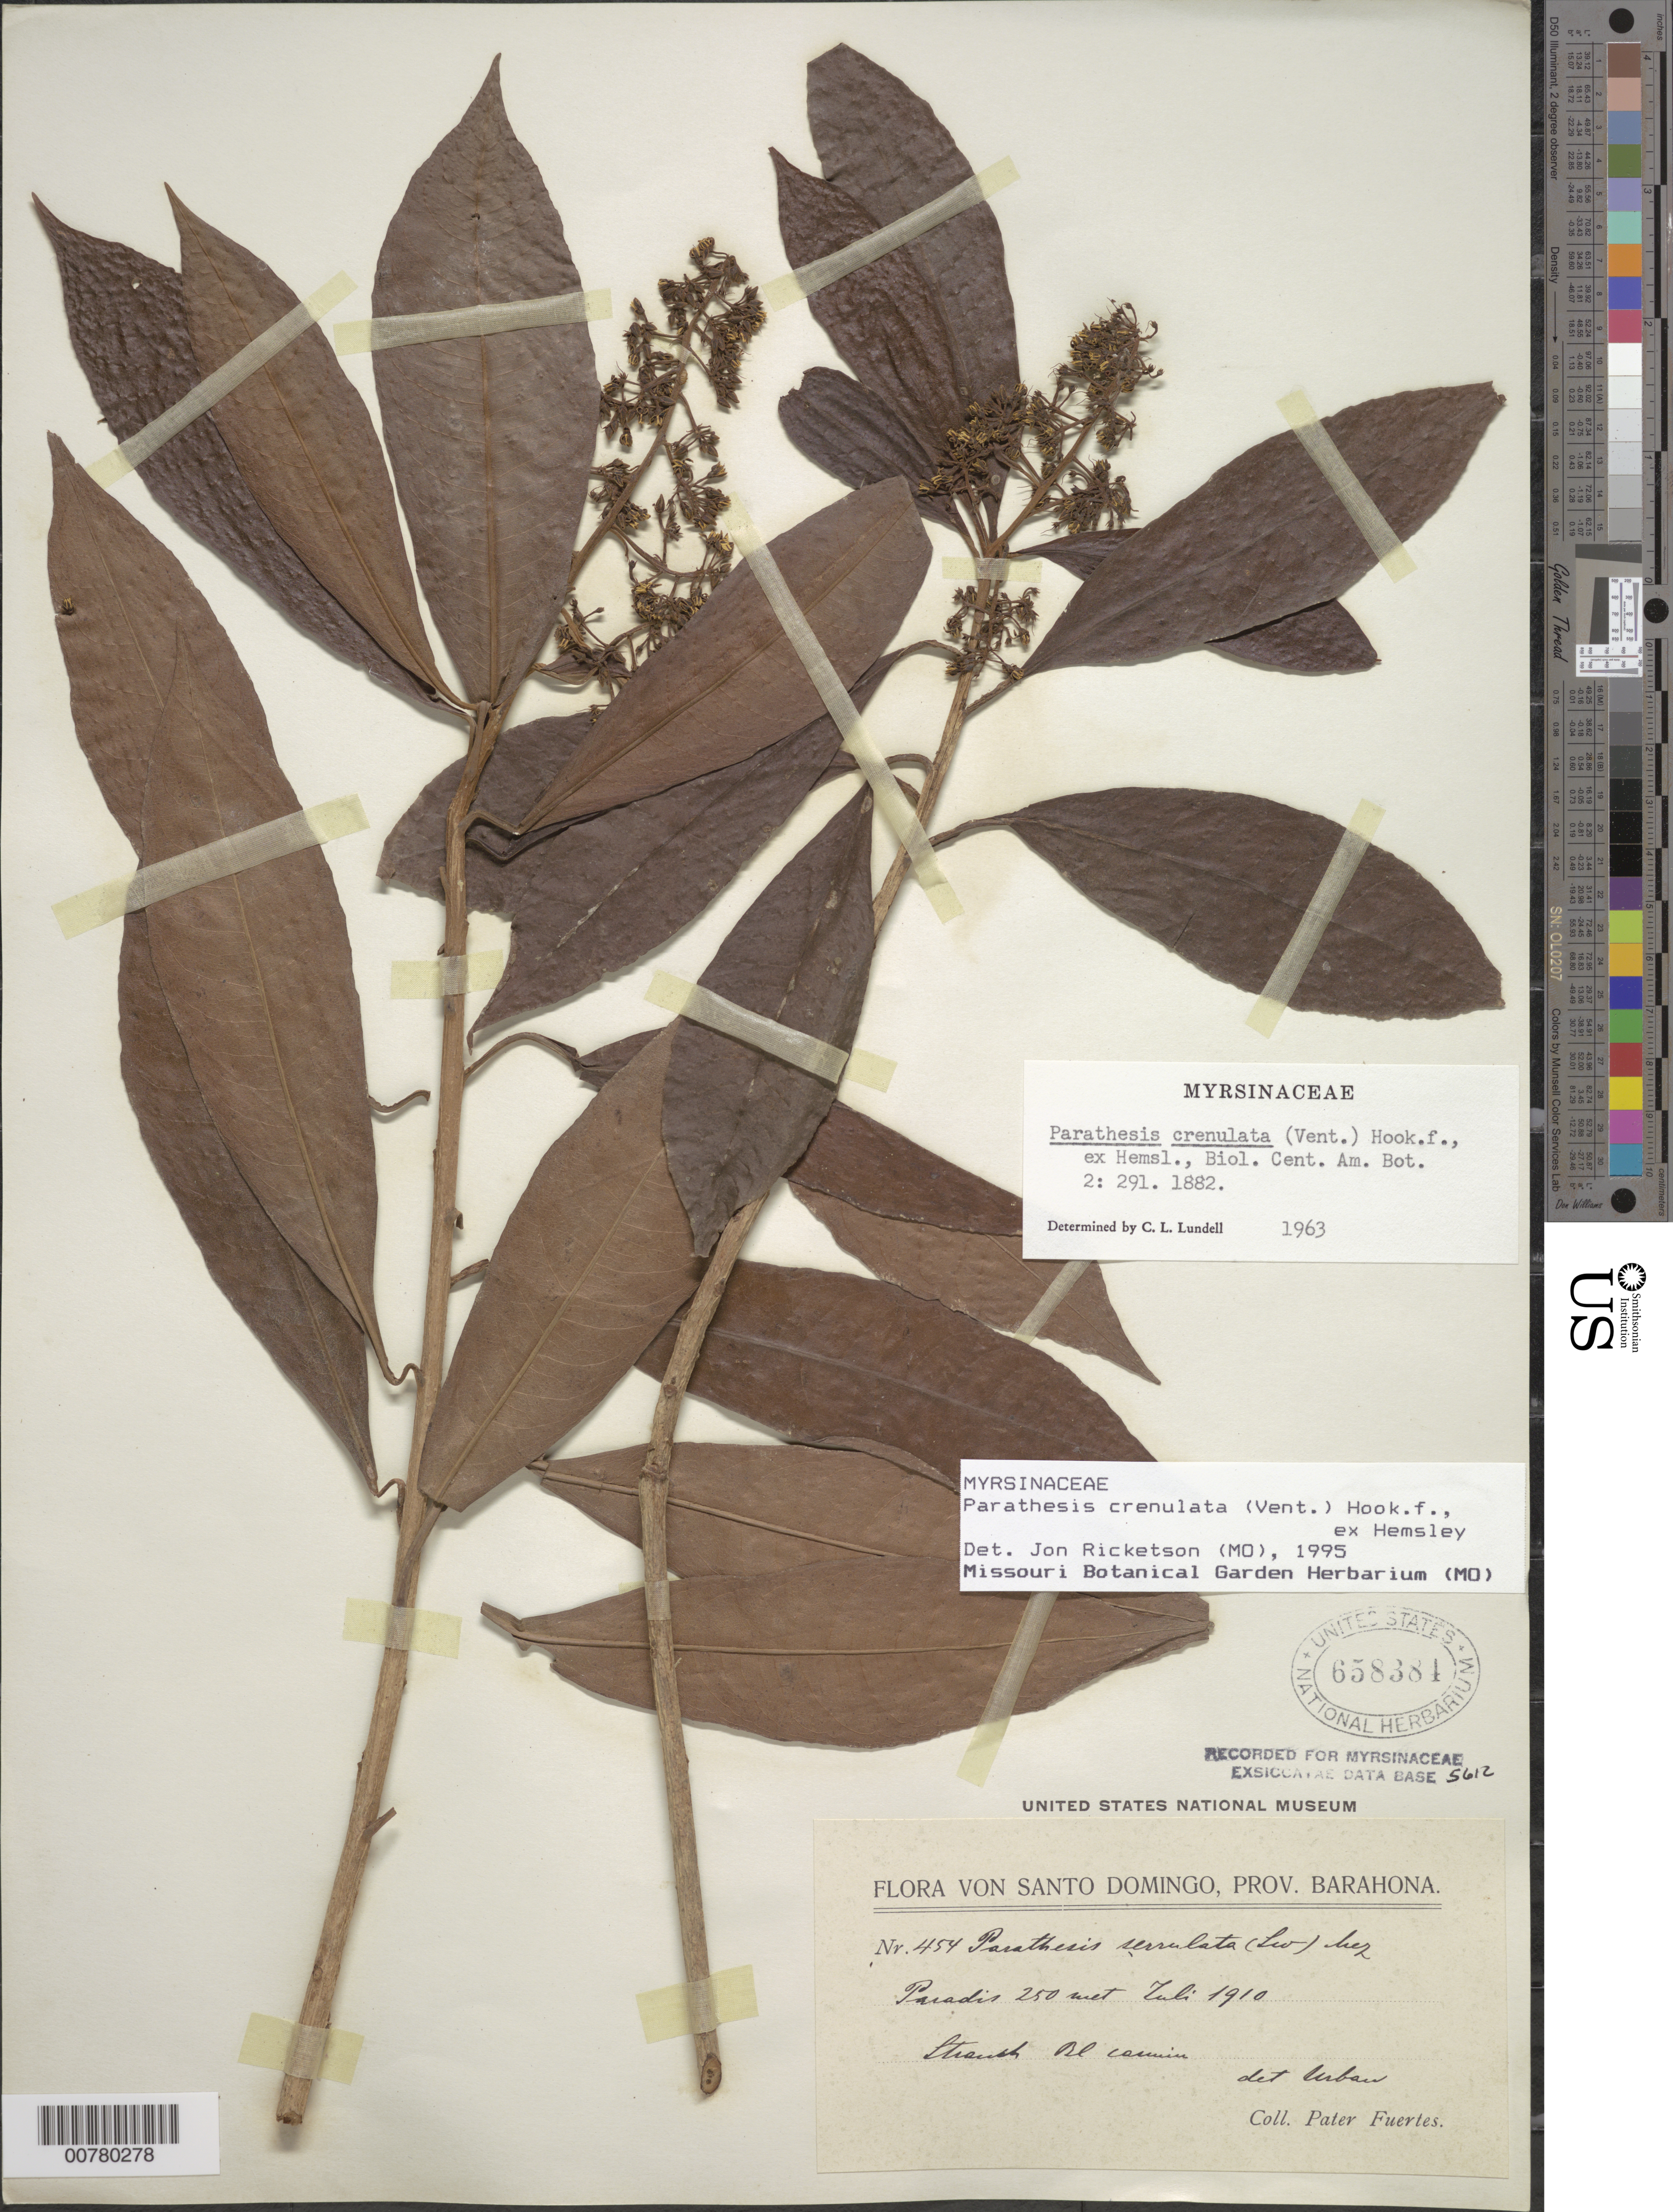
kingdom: Plantae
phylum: Tracheophyta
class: Magnoliopsida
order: Ericales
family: Primulaceae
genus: Parathesis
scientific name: Parathesis crenulata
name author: (Vent.) Hook. f. ex Hemsl.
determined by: Ricketson, Jon M., (MO), Missouri Botanical Garden (UNITED STATES)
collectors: M. D. Fuertes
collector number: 454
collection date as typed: Mar 1910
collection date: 1910-03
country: Dominican Republic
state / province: Barahona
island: Hispaniola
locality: Paradis.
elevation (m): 250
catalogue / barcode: US 658384